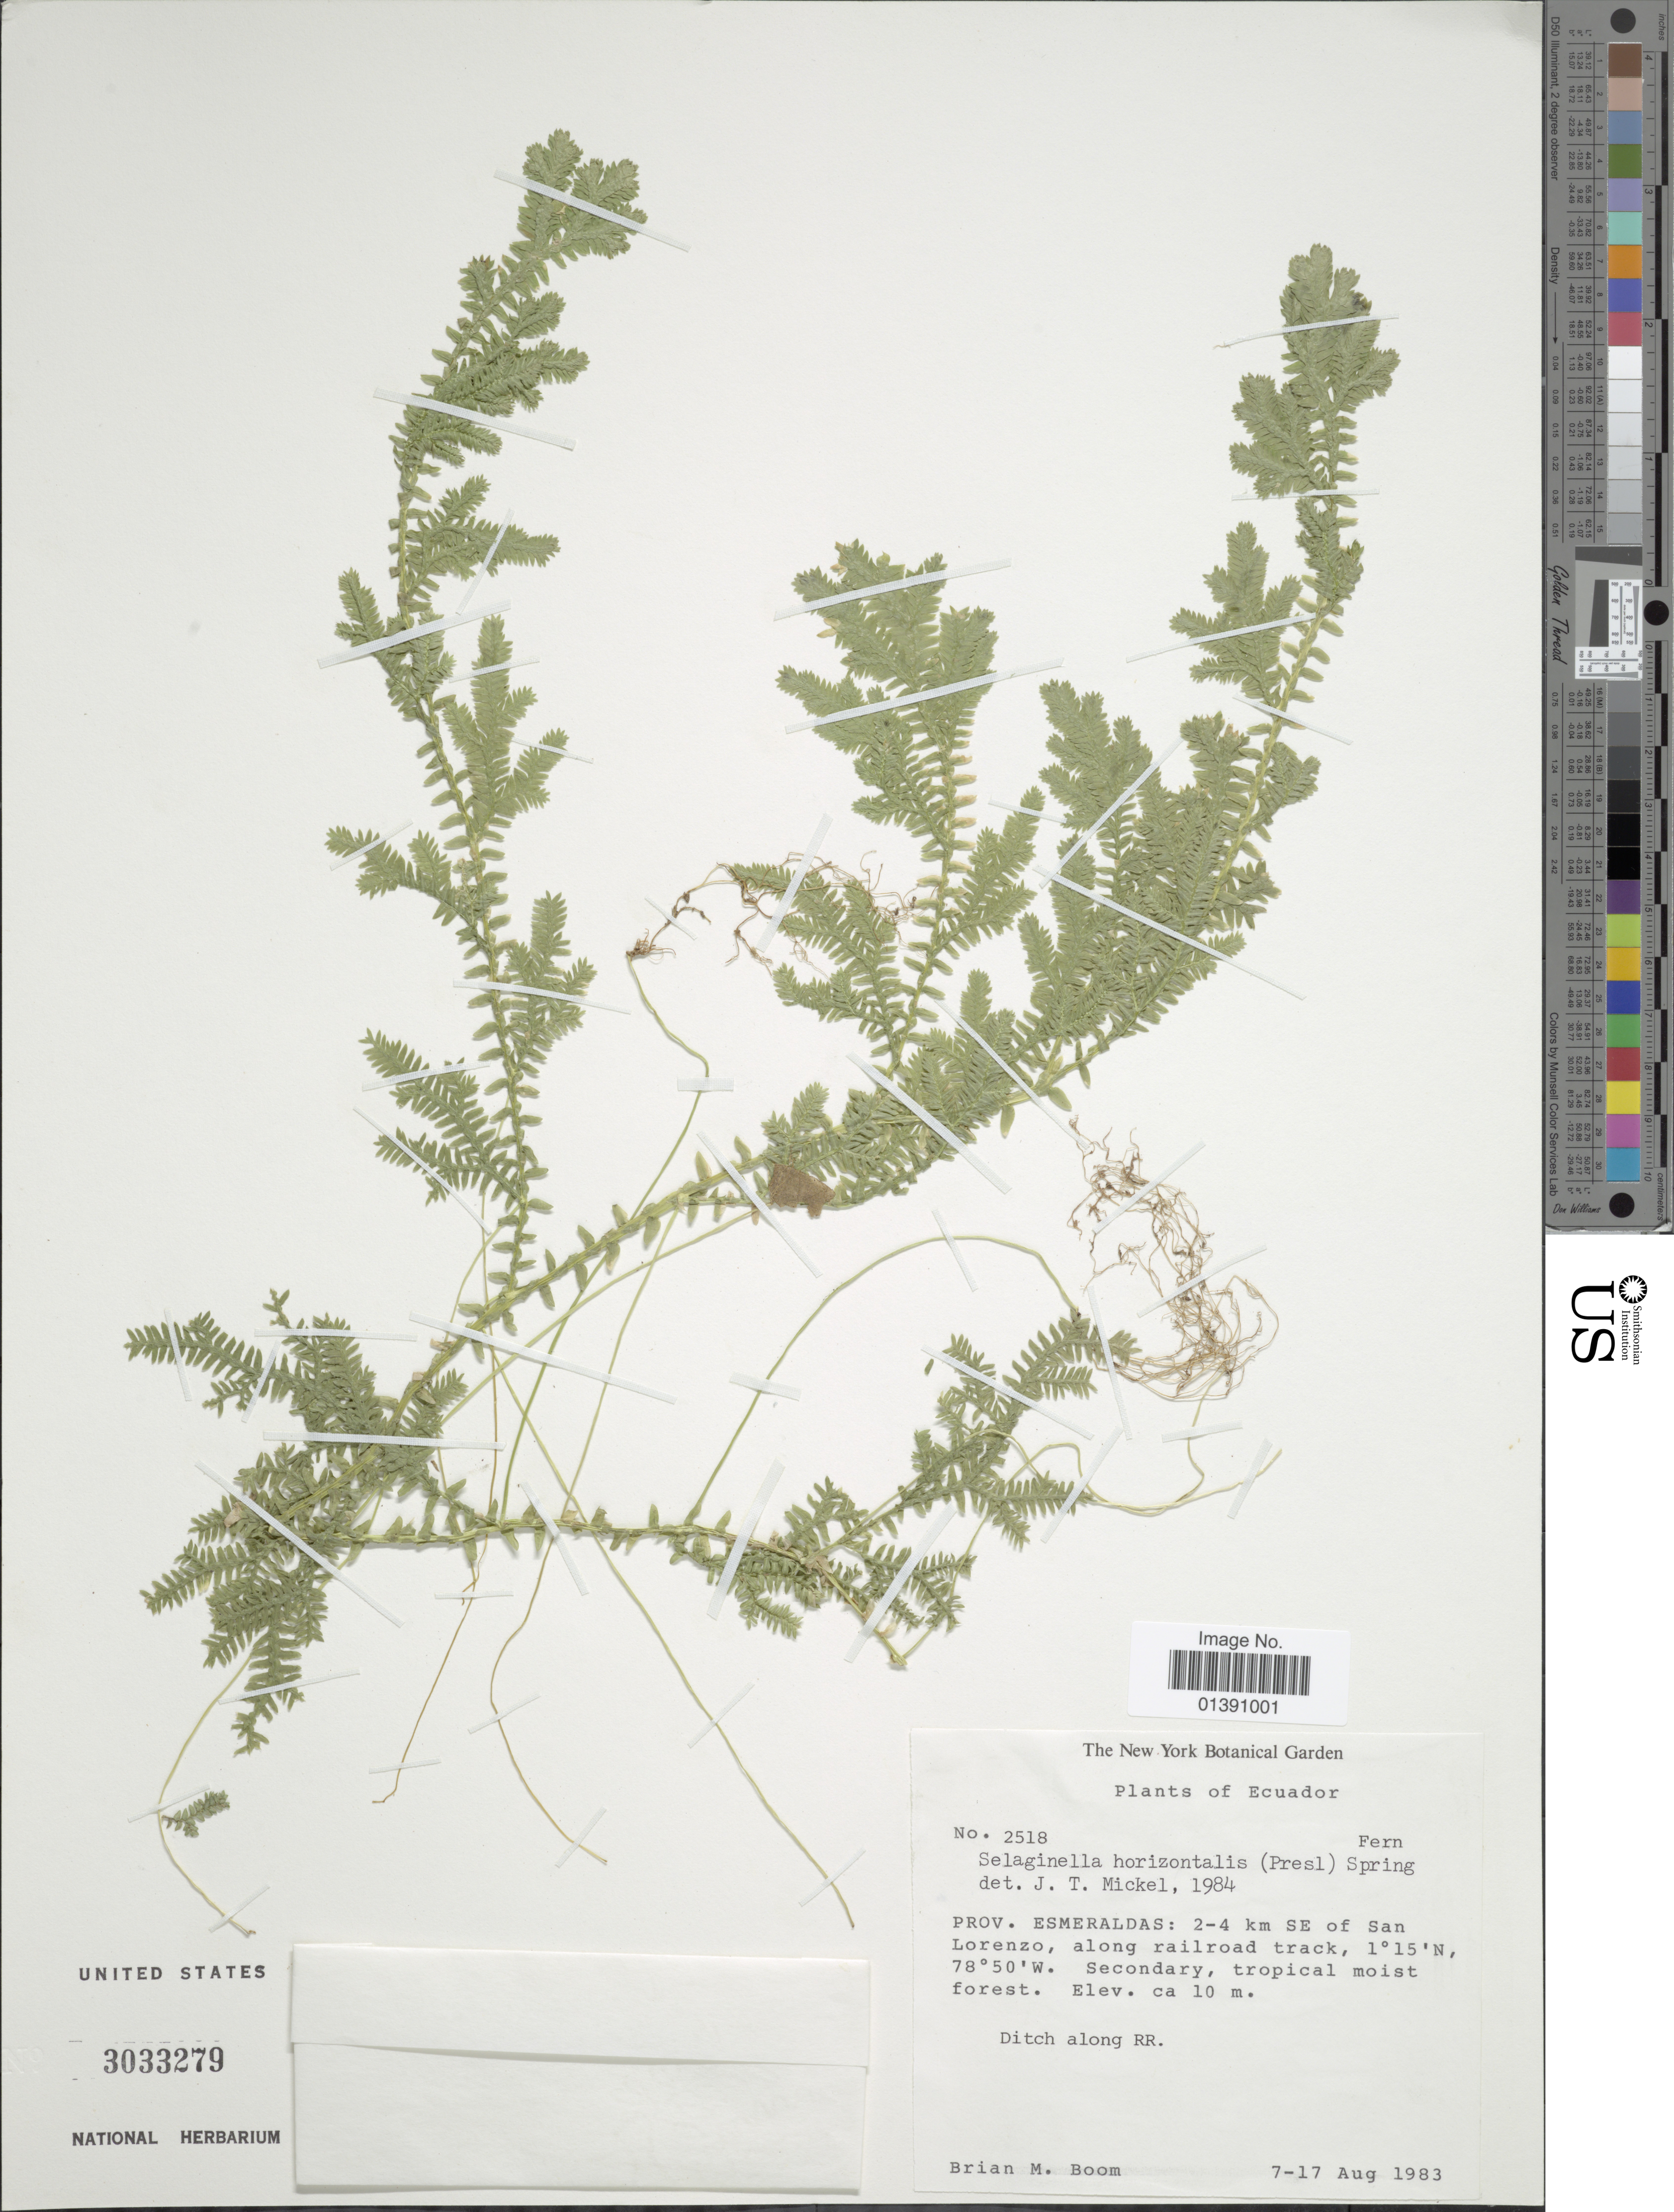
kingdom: Plantae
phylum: Tracheophyta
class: Lycopodiopsida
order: Selaginellales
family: Selaginellaceae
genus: Selaginella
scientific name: Selaginella horizontalis var. microtus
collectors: B. M. Boom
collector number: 2518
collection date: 1983-08-07/1983-08-17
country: Ecuador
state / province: Esmeraldas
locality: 2-4 km SE of San Lorenzo, along railroad track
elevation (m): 10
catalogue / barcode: US 3033279